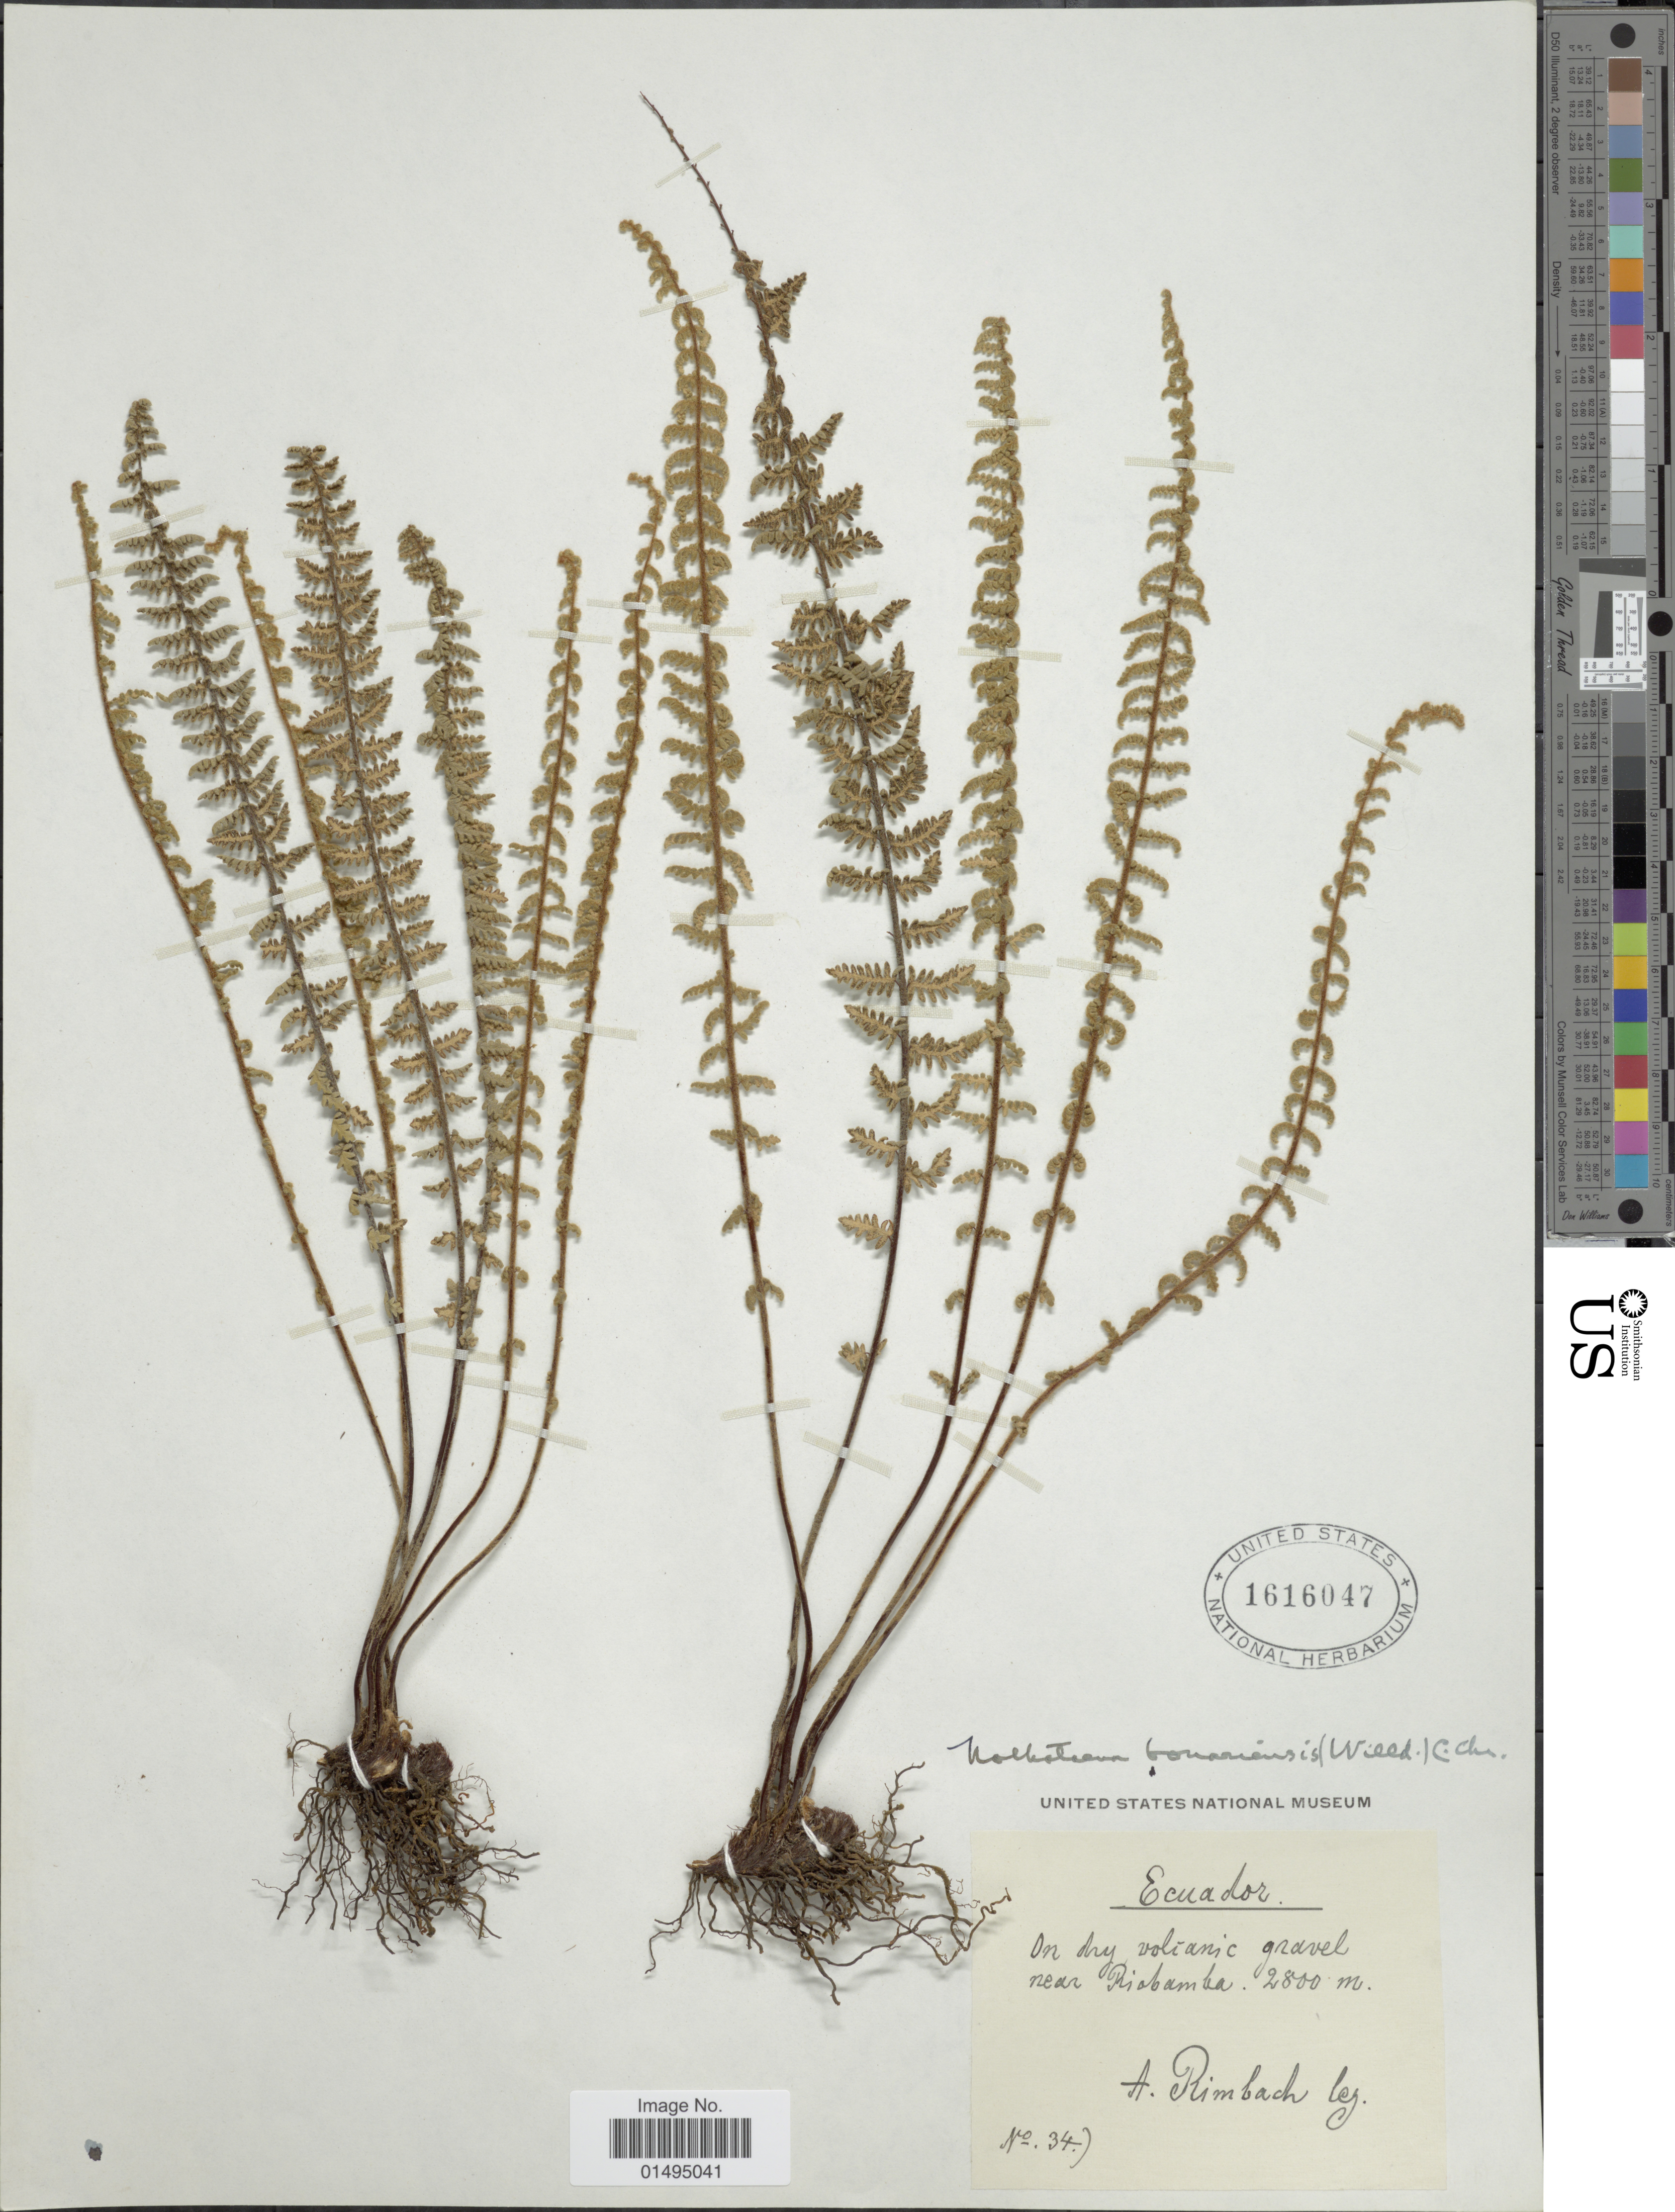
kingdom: Plantae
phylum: Tracheophyta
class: Polypodiopsida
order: Polypodiales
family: Pteridaceae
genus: Myriopteris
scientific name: Myriopteris aurea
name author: (Poir.) Grusz & Windham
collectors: A. Rimbach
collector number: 347*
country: Ecuador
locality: Equador, on dry volcanic gravel near Riobamba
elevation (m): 2800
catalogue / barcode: US 1616047